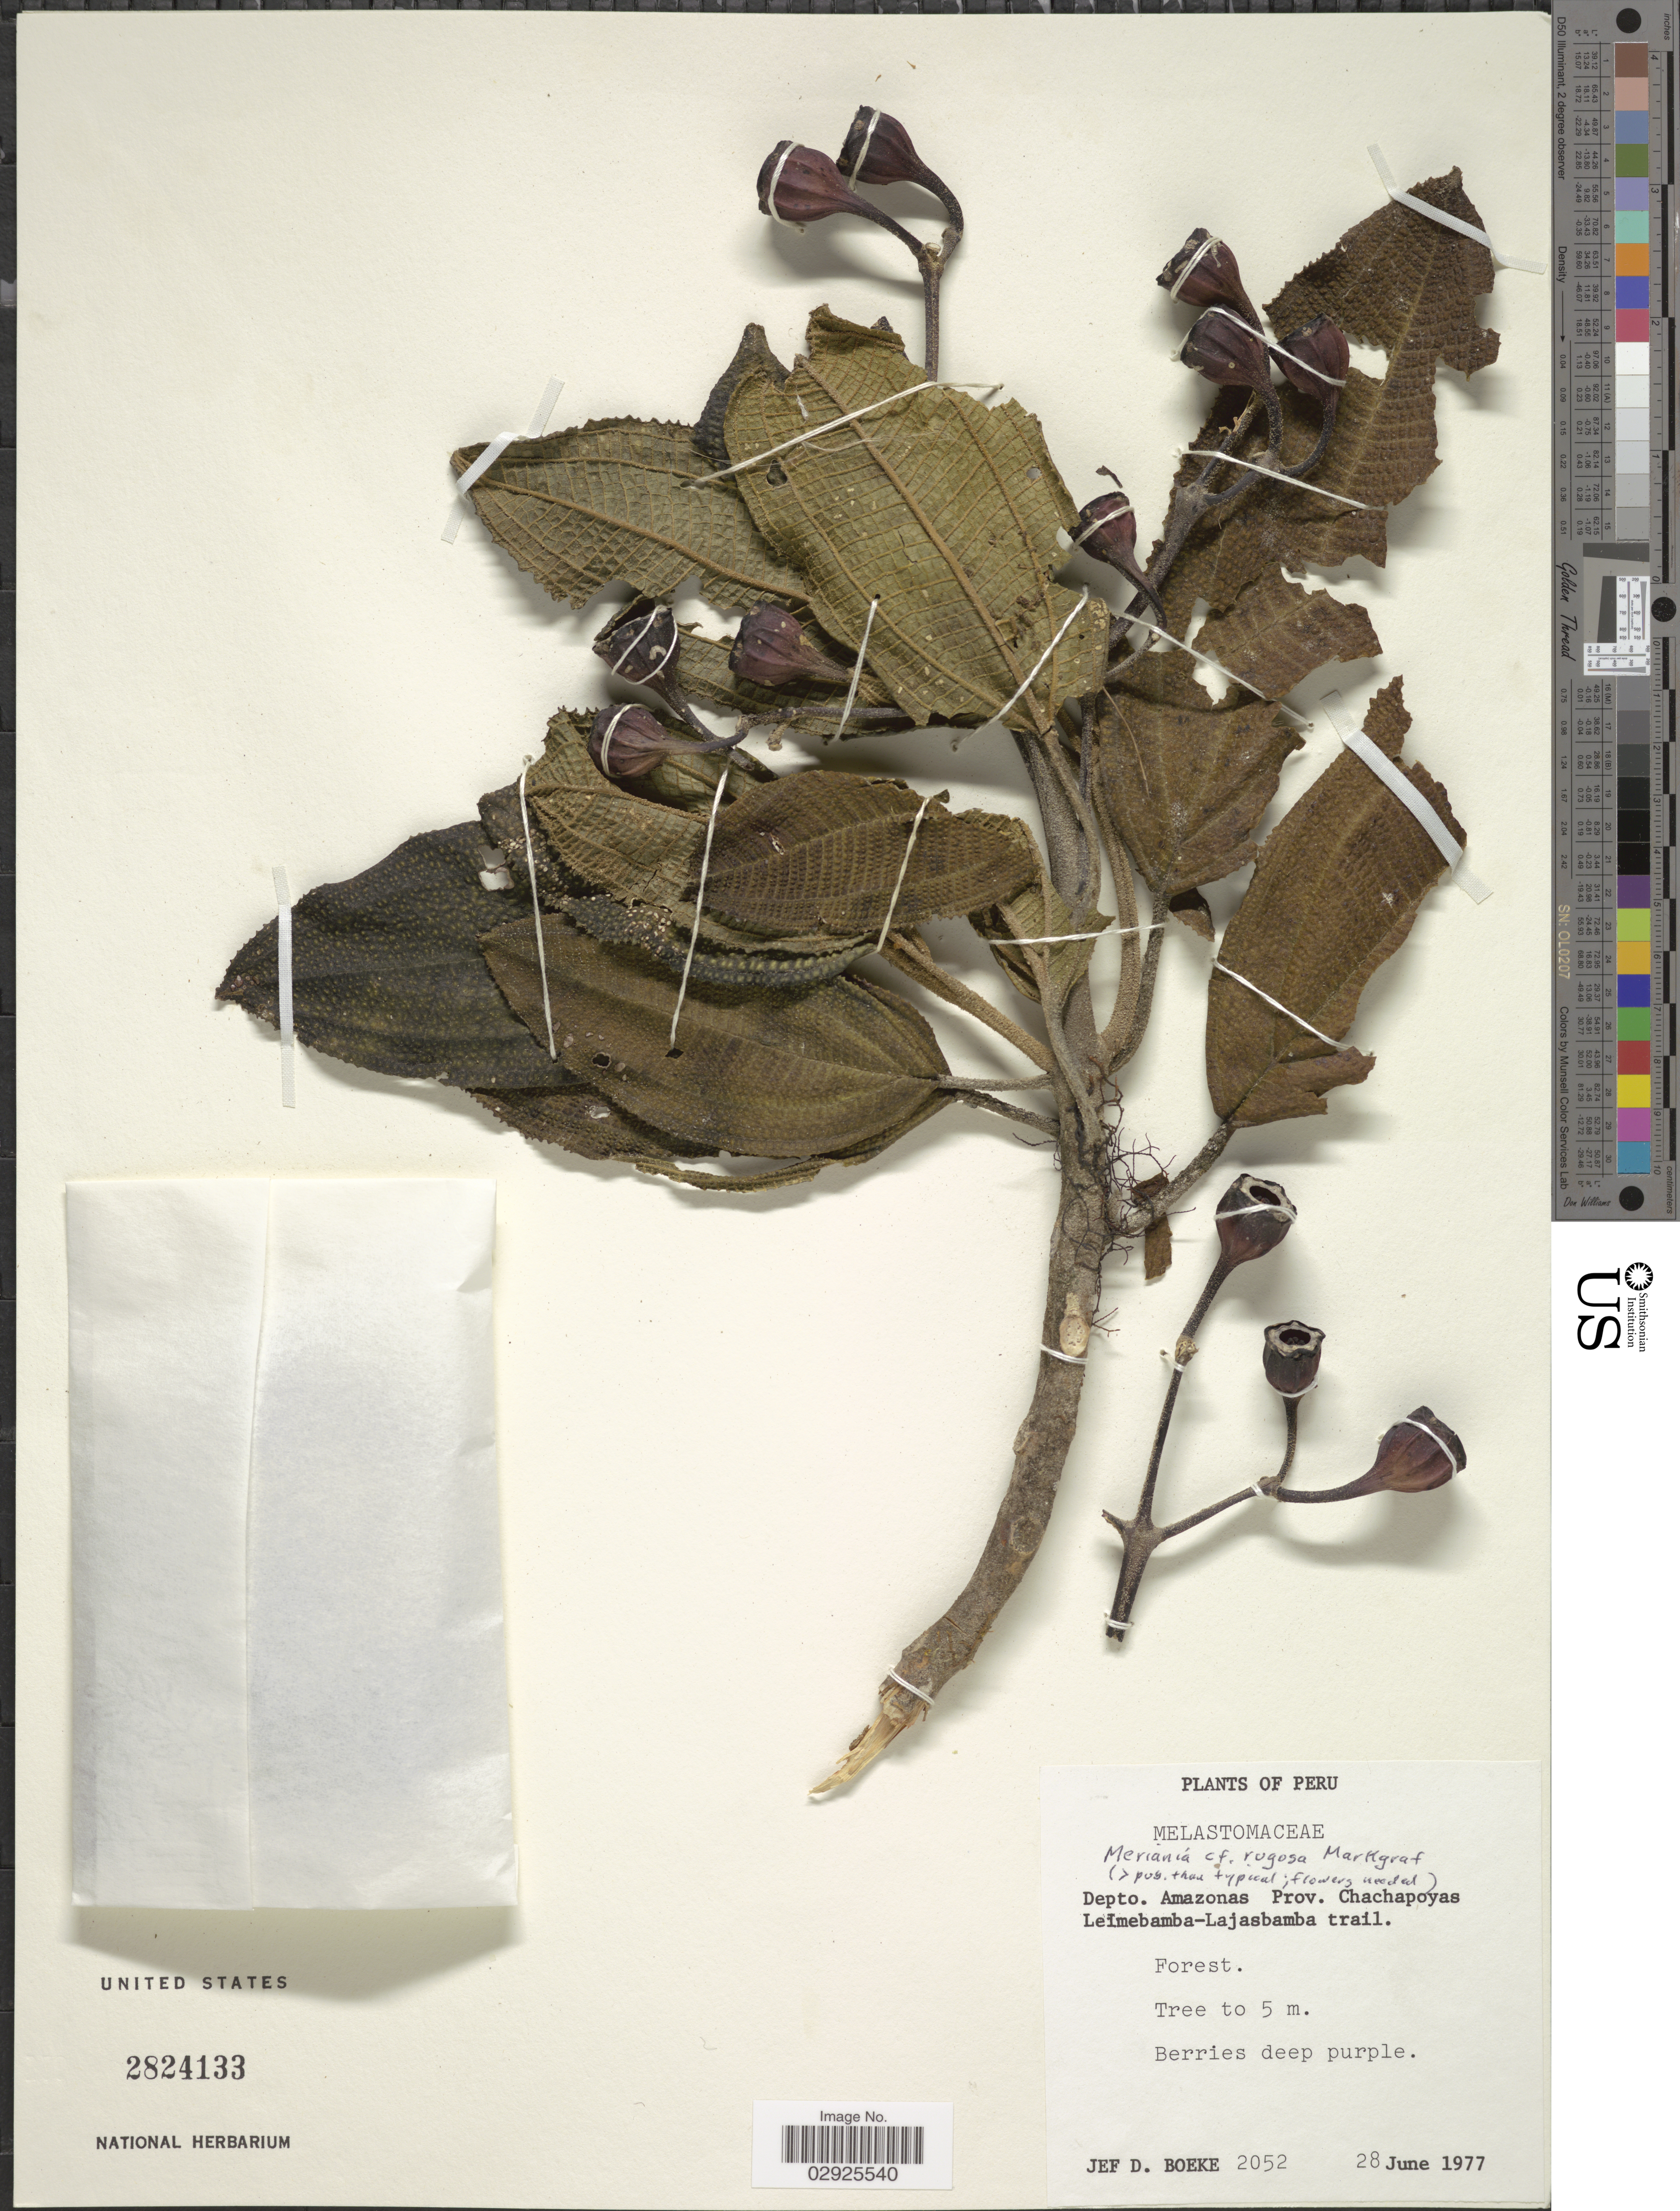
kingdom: Plantae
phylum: Tracheophyta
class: Magnoliopsida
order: Myrtales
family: Melastomataceae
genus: Meriania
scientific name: Meriania rugosa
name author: Markgr.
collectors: J. Boeke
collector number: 2052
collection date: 1977-06-28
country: Peru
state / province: Amazonas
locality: Prov. Chachapoyas, Leimebamba-Lajasbamba trail.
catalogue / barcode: US 2824133